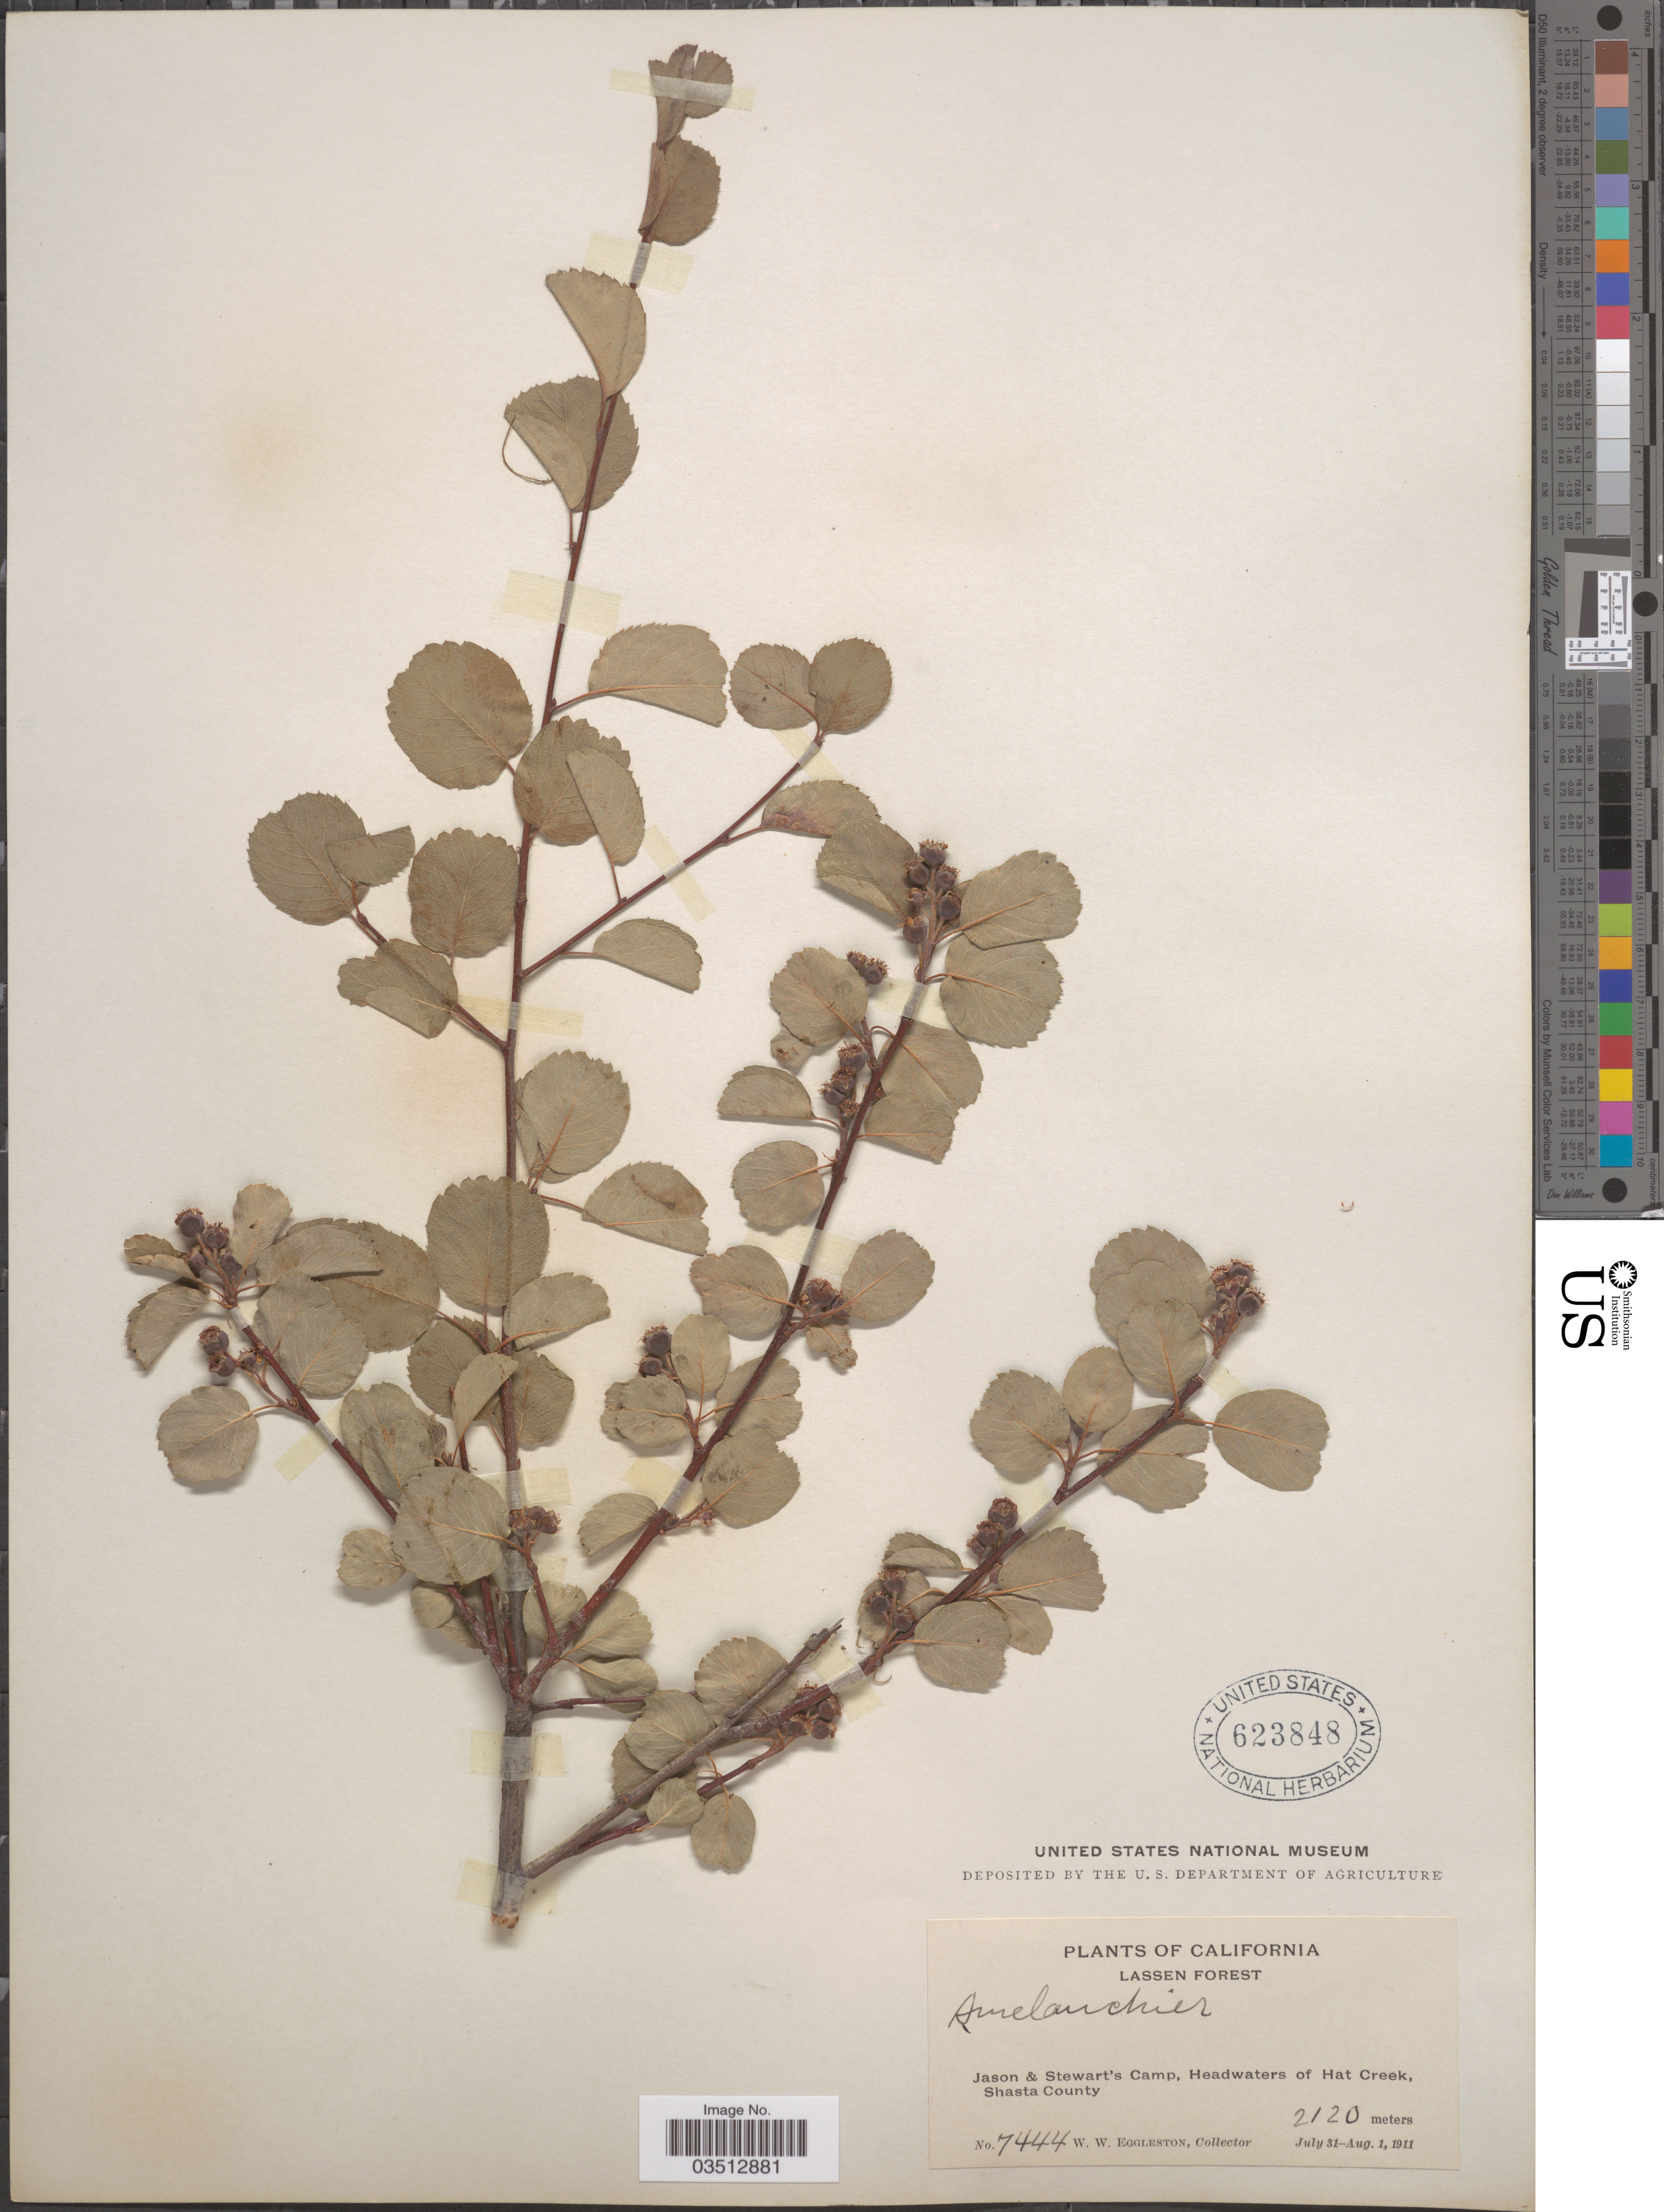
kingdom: Plantae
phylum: Tracheophyta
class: Magnoliopsida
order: Rosales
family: Rosaceae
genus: Amelanchier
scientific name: Amelanchier sp.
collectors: W. W. Eggleston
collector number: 7444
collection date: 1911-07-31/1911-08-01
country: United States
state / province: California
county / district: Shasta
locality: Lassen Forest. Jason & Stewart's Camp, Headwaters of Hat Creek, Shasta County.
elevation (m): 2120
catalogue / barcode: US 623848